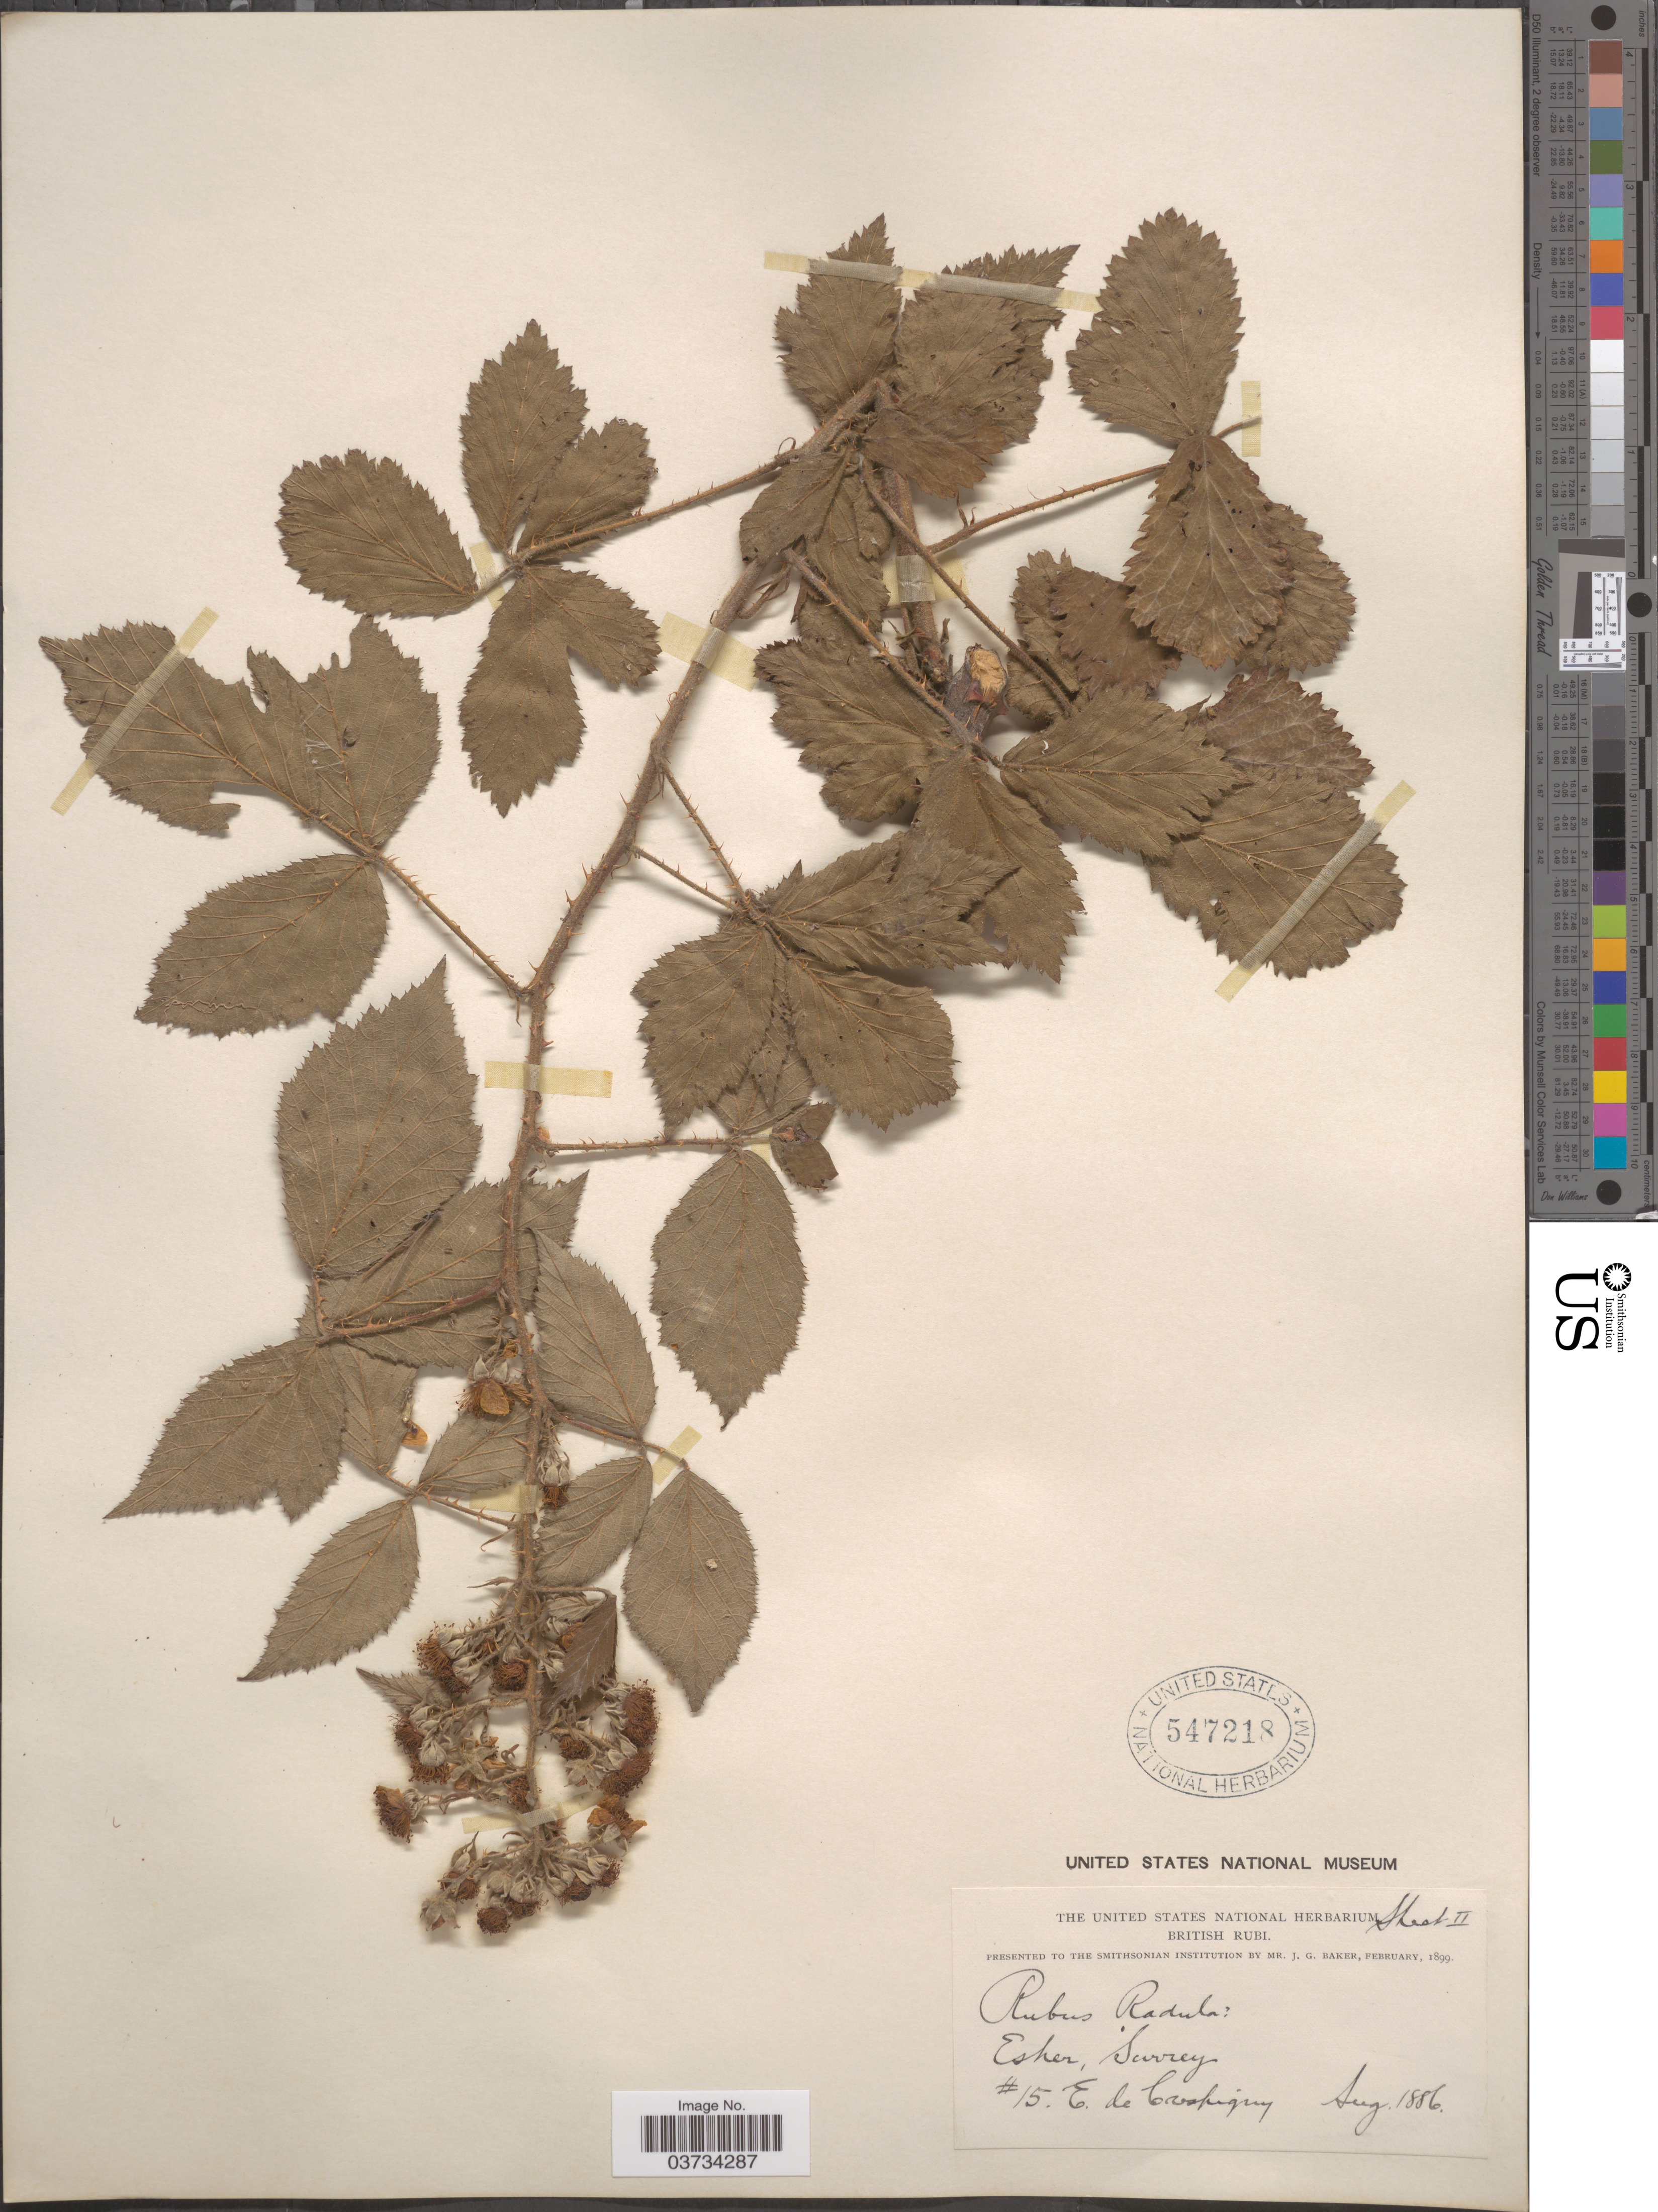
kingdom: Plantae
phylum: Tracheophyta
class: Magnoliopsida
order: Rosales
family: Rosaceae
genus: Rubus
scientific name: Rubus echinatus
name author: Lindl.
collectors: E. de Crespigny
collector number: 15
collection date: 1886-08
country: United Kingdom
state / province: England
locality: Esher, Surrey.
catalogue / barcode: US 547218